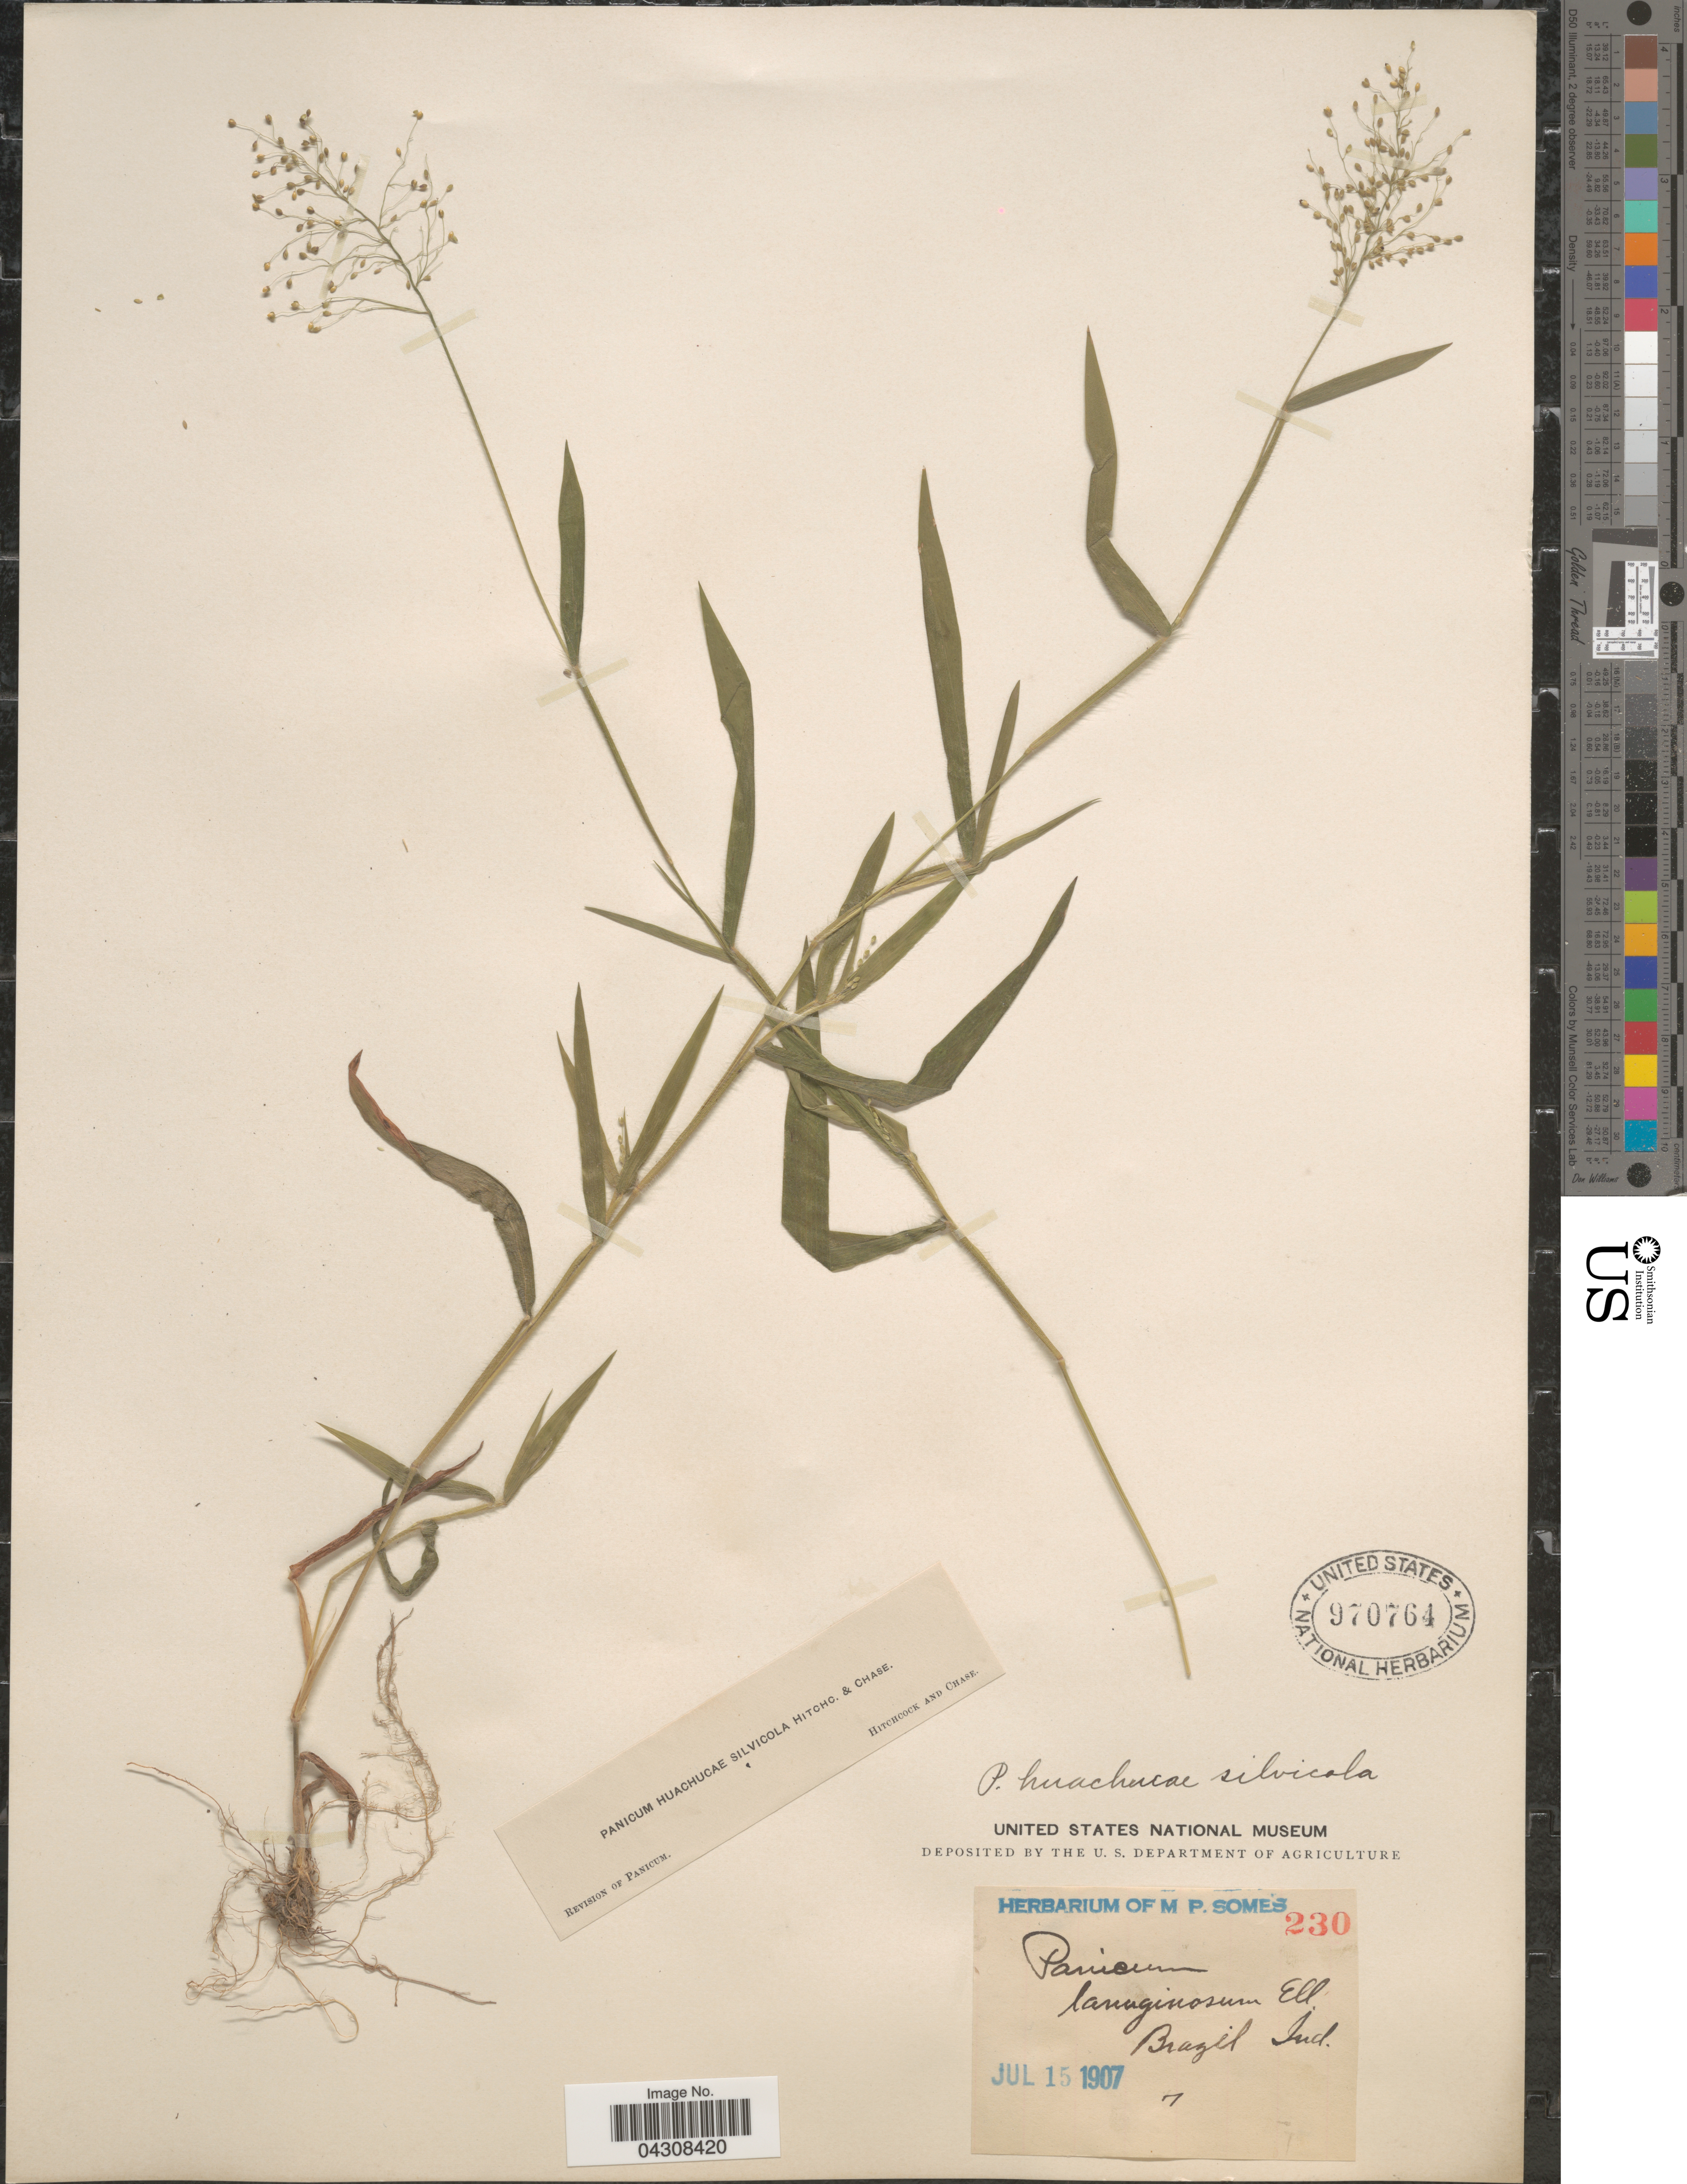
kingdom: Plantae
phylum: Tracheophyta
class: Liliopsida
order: Poales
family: Poaceae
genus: Dichanthelium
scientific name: Dichanthelium acuminatum var. acuminatum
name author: (Sw.) Gould & C.A. Clark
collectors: Ex herb. M. P. Somes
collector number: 230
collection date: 1907-07-15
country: United States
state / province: Indiana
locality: Brazil.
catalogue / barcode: US 970764